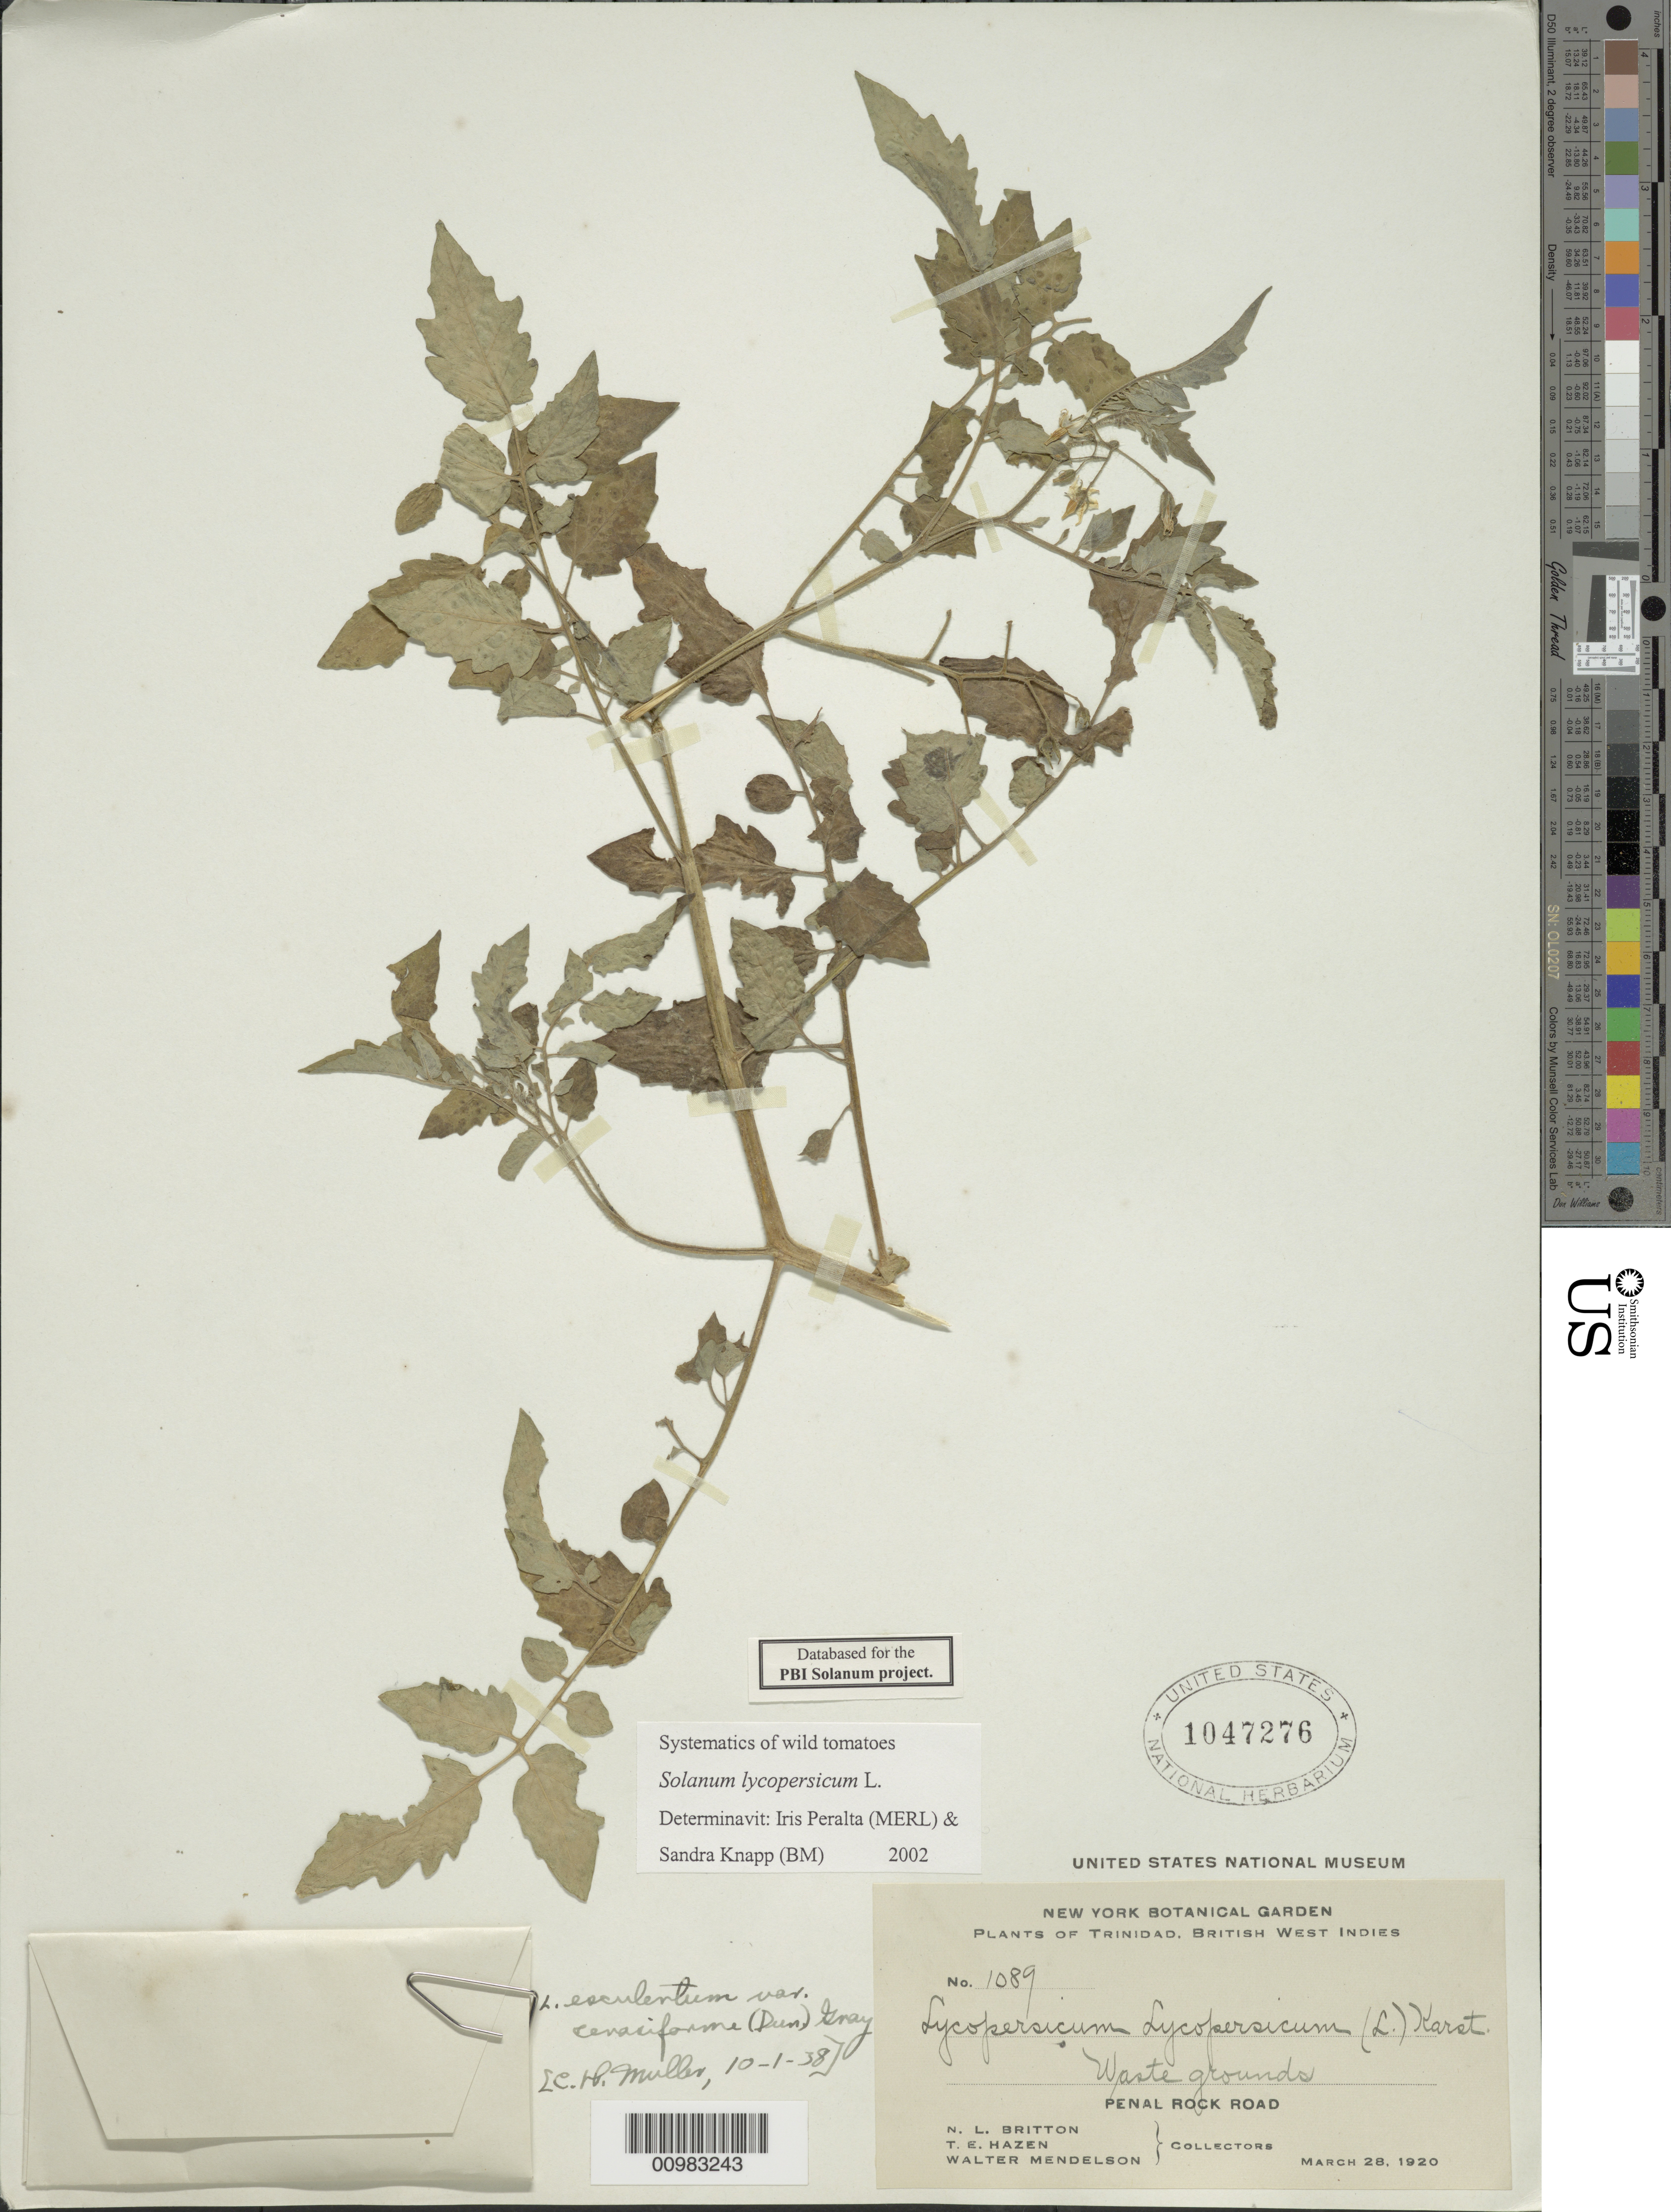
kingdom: Plantae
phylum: Tracheophyta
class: Magnoliopsida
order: Solanales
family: Solanaceae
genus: Solanum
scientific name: Solanum lycopersicum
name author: L.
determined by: Peralta, Iris E.; Knapp, S. D.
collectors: N. Britton, T. E. Hazen & W. Mendelson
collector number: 1089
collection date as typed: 28 Mar 1920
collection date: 1920-03-28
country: Trinidad and Tobago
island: Trinidad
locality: Penal Rock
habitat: plh: waste grounds;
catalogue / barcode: US 1047276